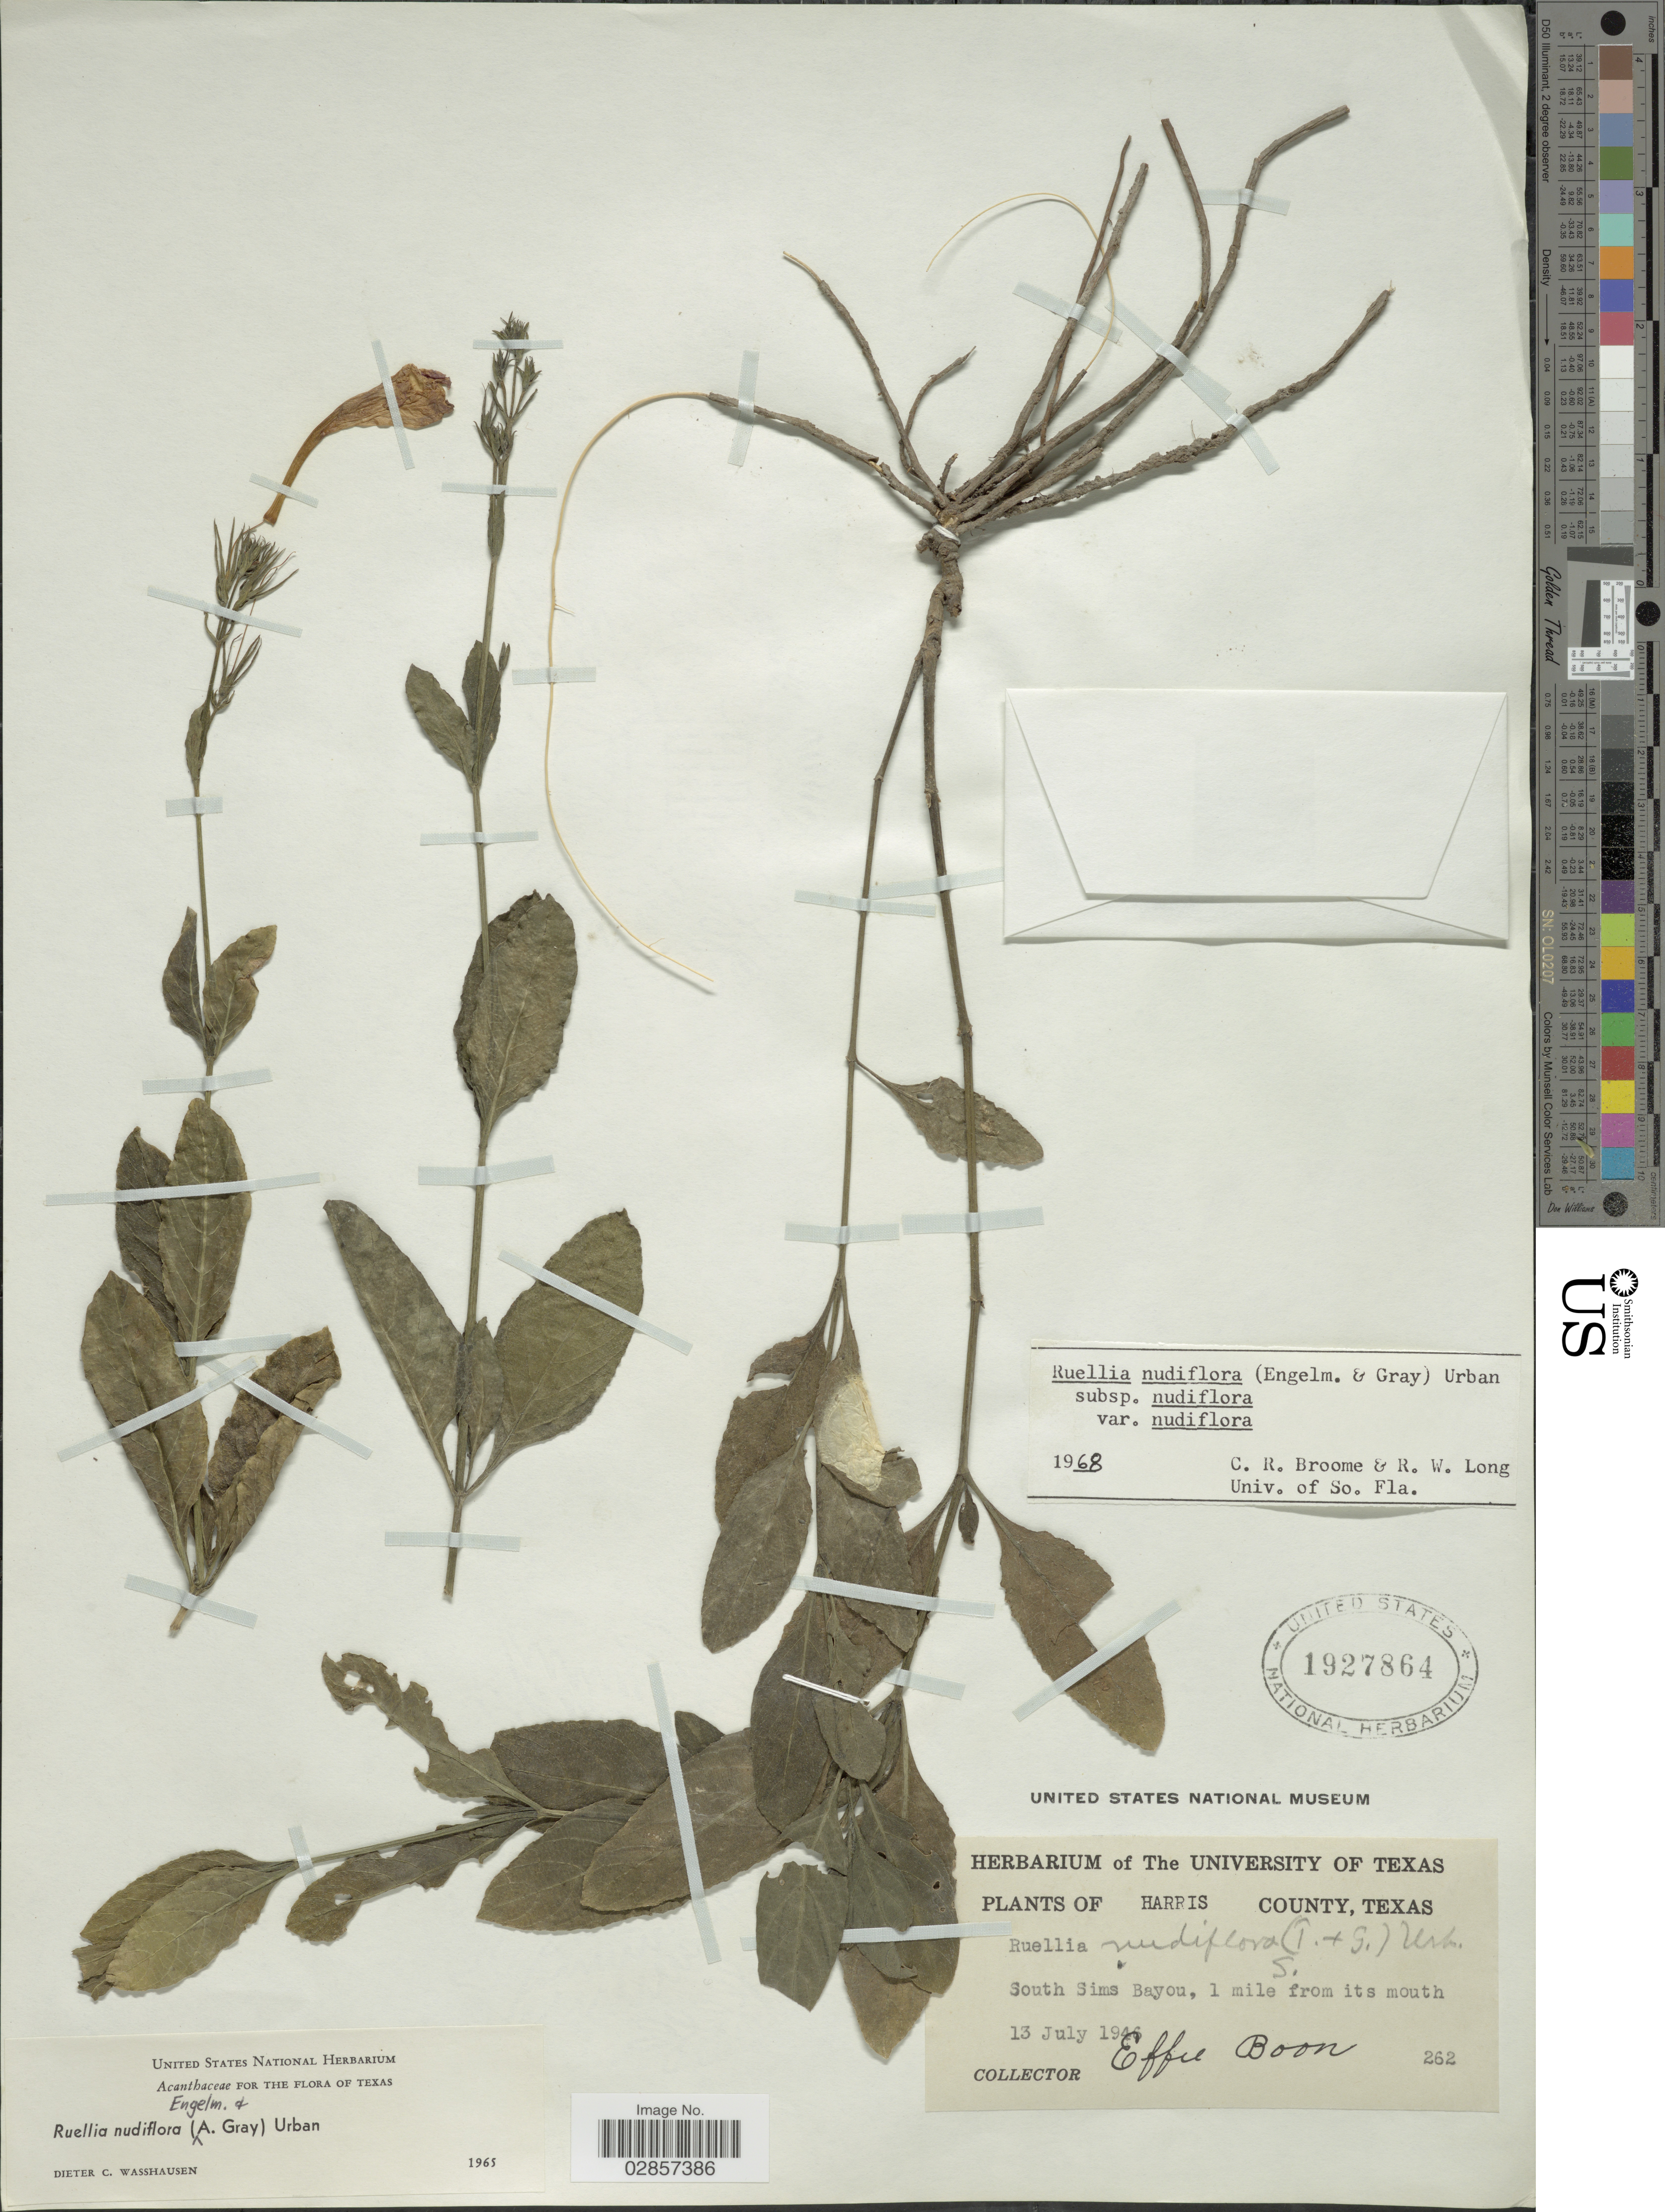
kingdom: Plantae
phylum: Tracheophyta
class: Magnoliopsida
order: Lamiales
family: Acanthaceae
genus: Ruellia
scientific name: Ruellia nudiflora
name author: (Engelm. & A. Gray) Urb.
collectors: E. Boon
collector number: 262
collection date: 1946-07-13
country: United States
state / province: Texas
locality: Harris County, Texas, South Sims Bayou, 1 mile from its mouth.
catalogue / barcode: US 1927864